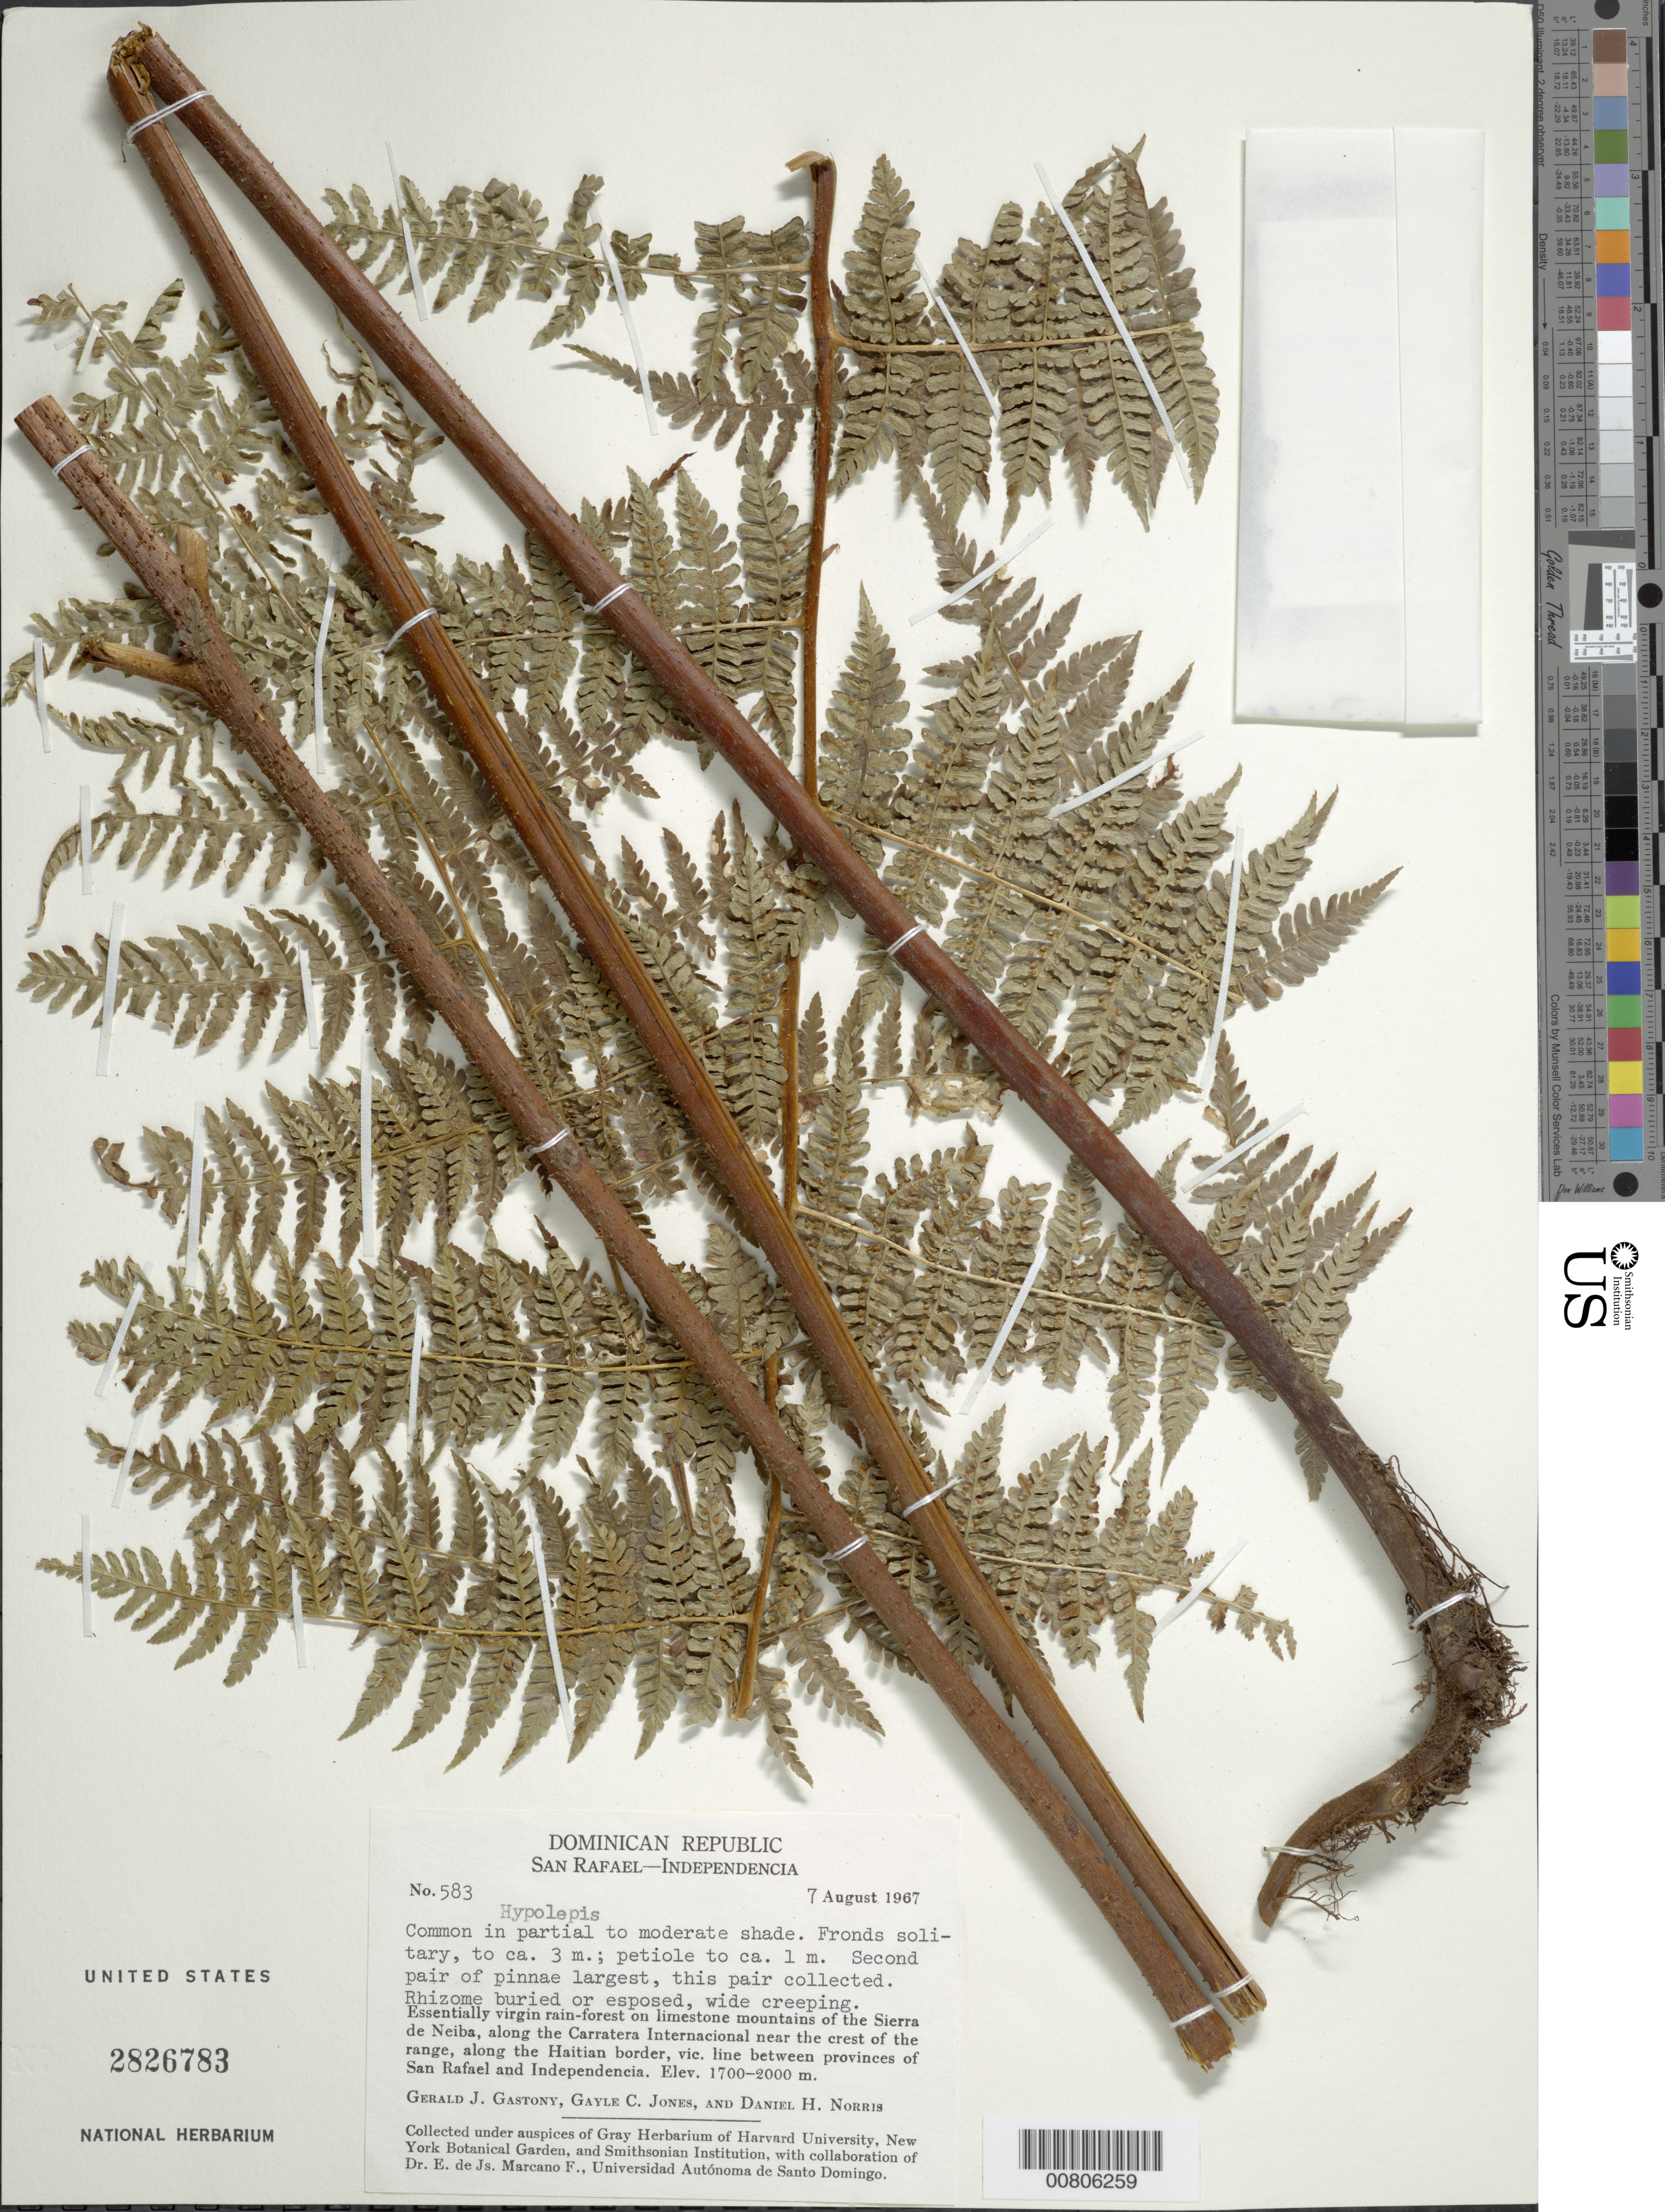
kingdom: Plantae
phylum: Tracheophyta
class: Polypodiopsida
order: Polypodiales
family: Dennstaedtiaceae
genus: Hypolepis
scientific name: Hypolepis sp.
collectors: G. Gastony, G. C. Jones & D. H. Norris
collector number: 583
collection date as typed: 07 Aug 1967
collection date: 1967-08-07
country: Dominican Republic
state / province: Independencia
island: Hispaniola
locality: Provs. San Rafael-Independencia, Sierra de Neiba, Carratera Internacional, along Haitian border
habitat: Essentially virgin rainforest on limestone mountains; partial to moderate shade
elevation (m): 1700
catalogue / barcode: US 2826783